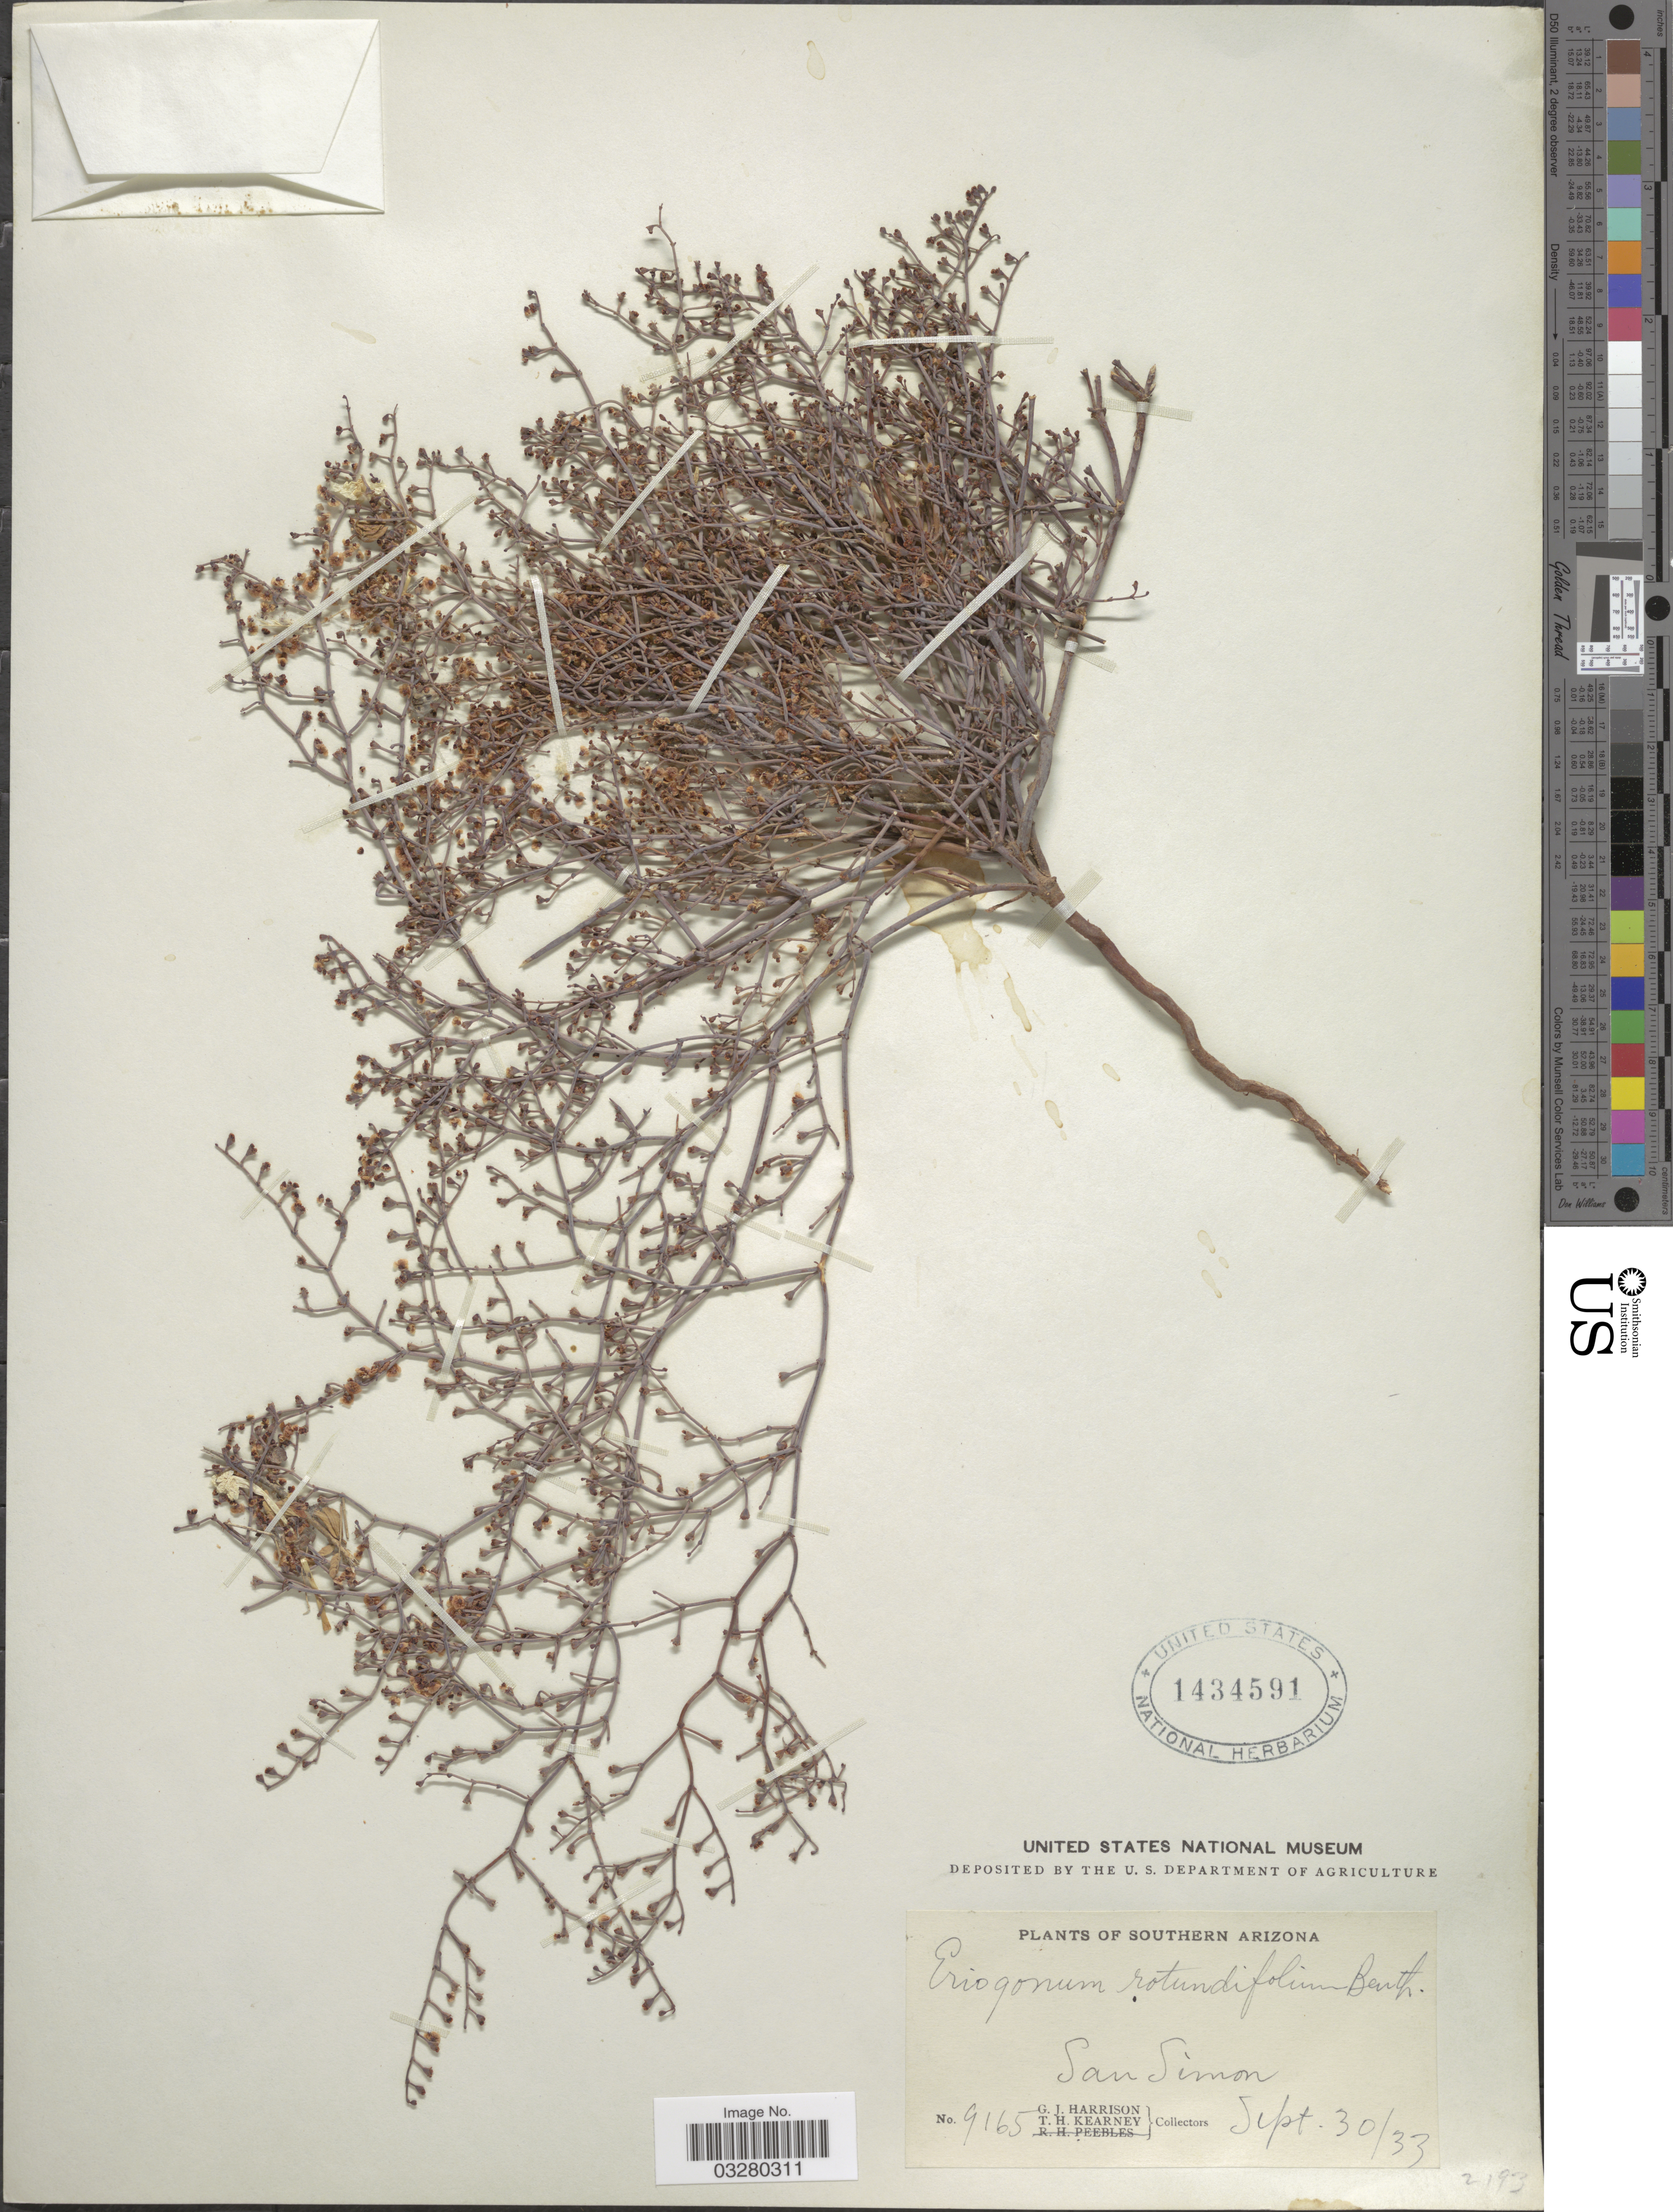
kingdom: Plantae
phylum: Tracheophyta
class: Magnoliopsida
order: Caryophyllales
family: Polygonaceae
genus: Eriogonum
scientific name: Eriogonum rotundifolium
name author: Benth. in DC.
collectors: G. J. Harrison & T. H. Kearney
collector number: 9165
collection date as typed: Transcribed d/m/y: 30/9/33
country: United States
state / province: Arizona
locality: Southern Arizona. San Simon.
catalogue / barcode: US 1434591